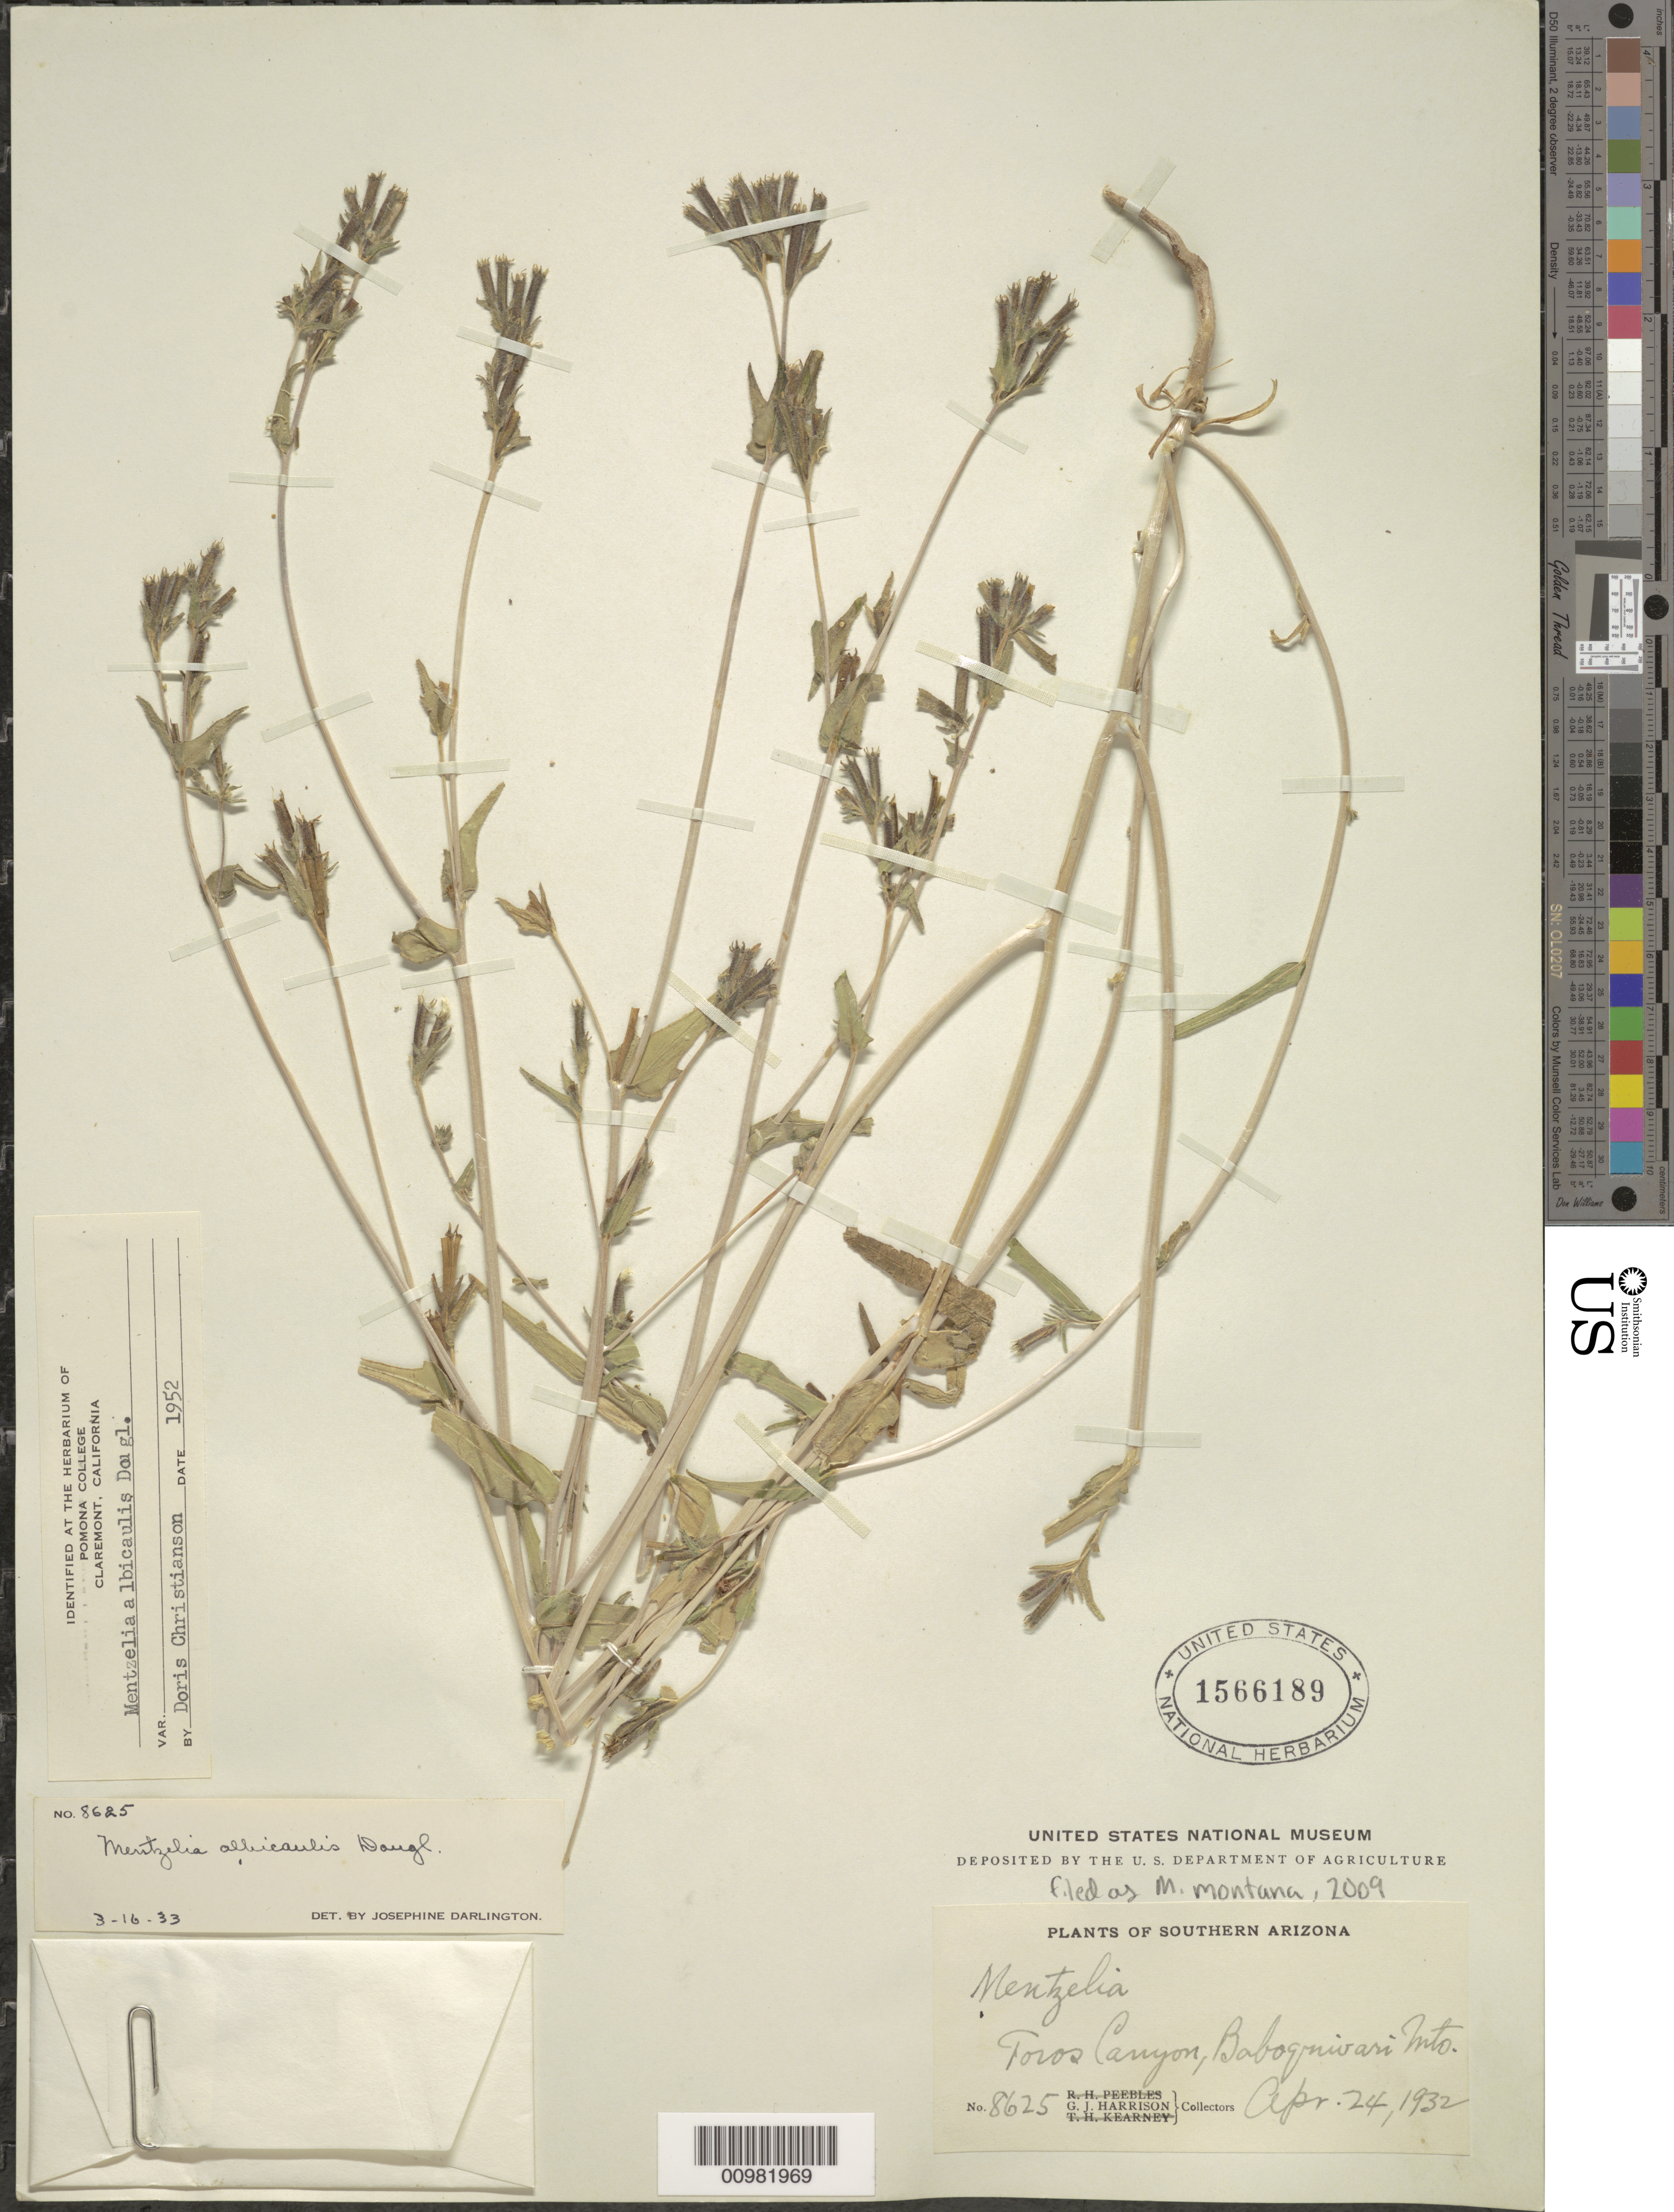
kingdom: Plantae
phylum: Tracheophyta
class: Magnoliopsida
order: Cornales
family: Loasaceae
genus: Mentzelia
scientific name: Mentzelia montana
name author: (Davidson) Davidson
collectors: G. J. Harrison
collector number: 8625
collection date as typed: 24 Apr 1932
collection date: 1932-04-24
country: United States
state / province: Arizona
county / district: Pima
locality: Toros Canyon; Baboquivari Mts.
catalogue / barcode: US 1566189